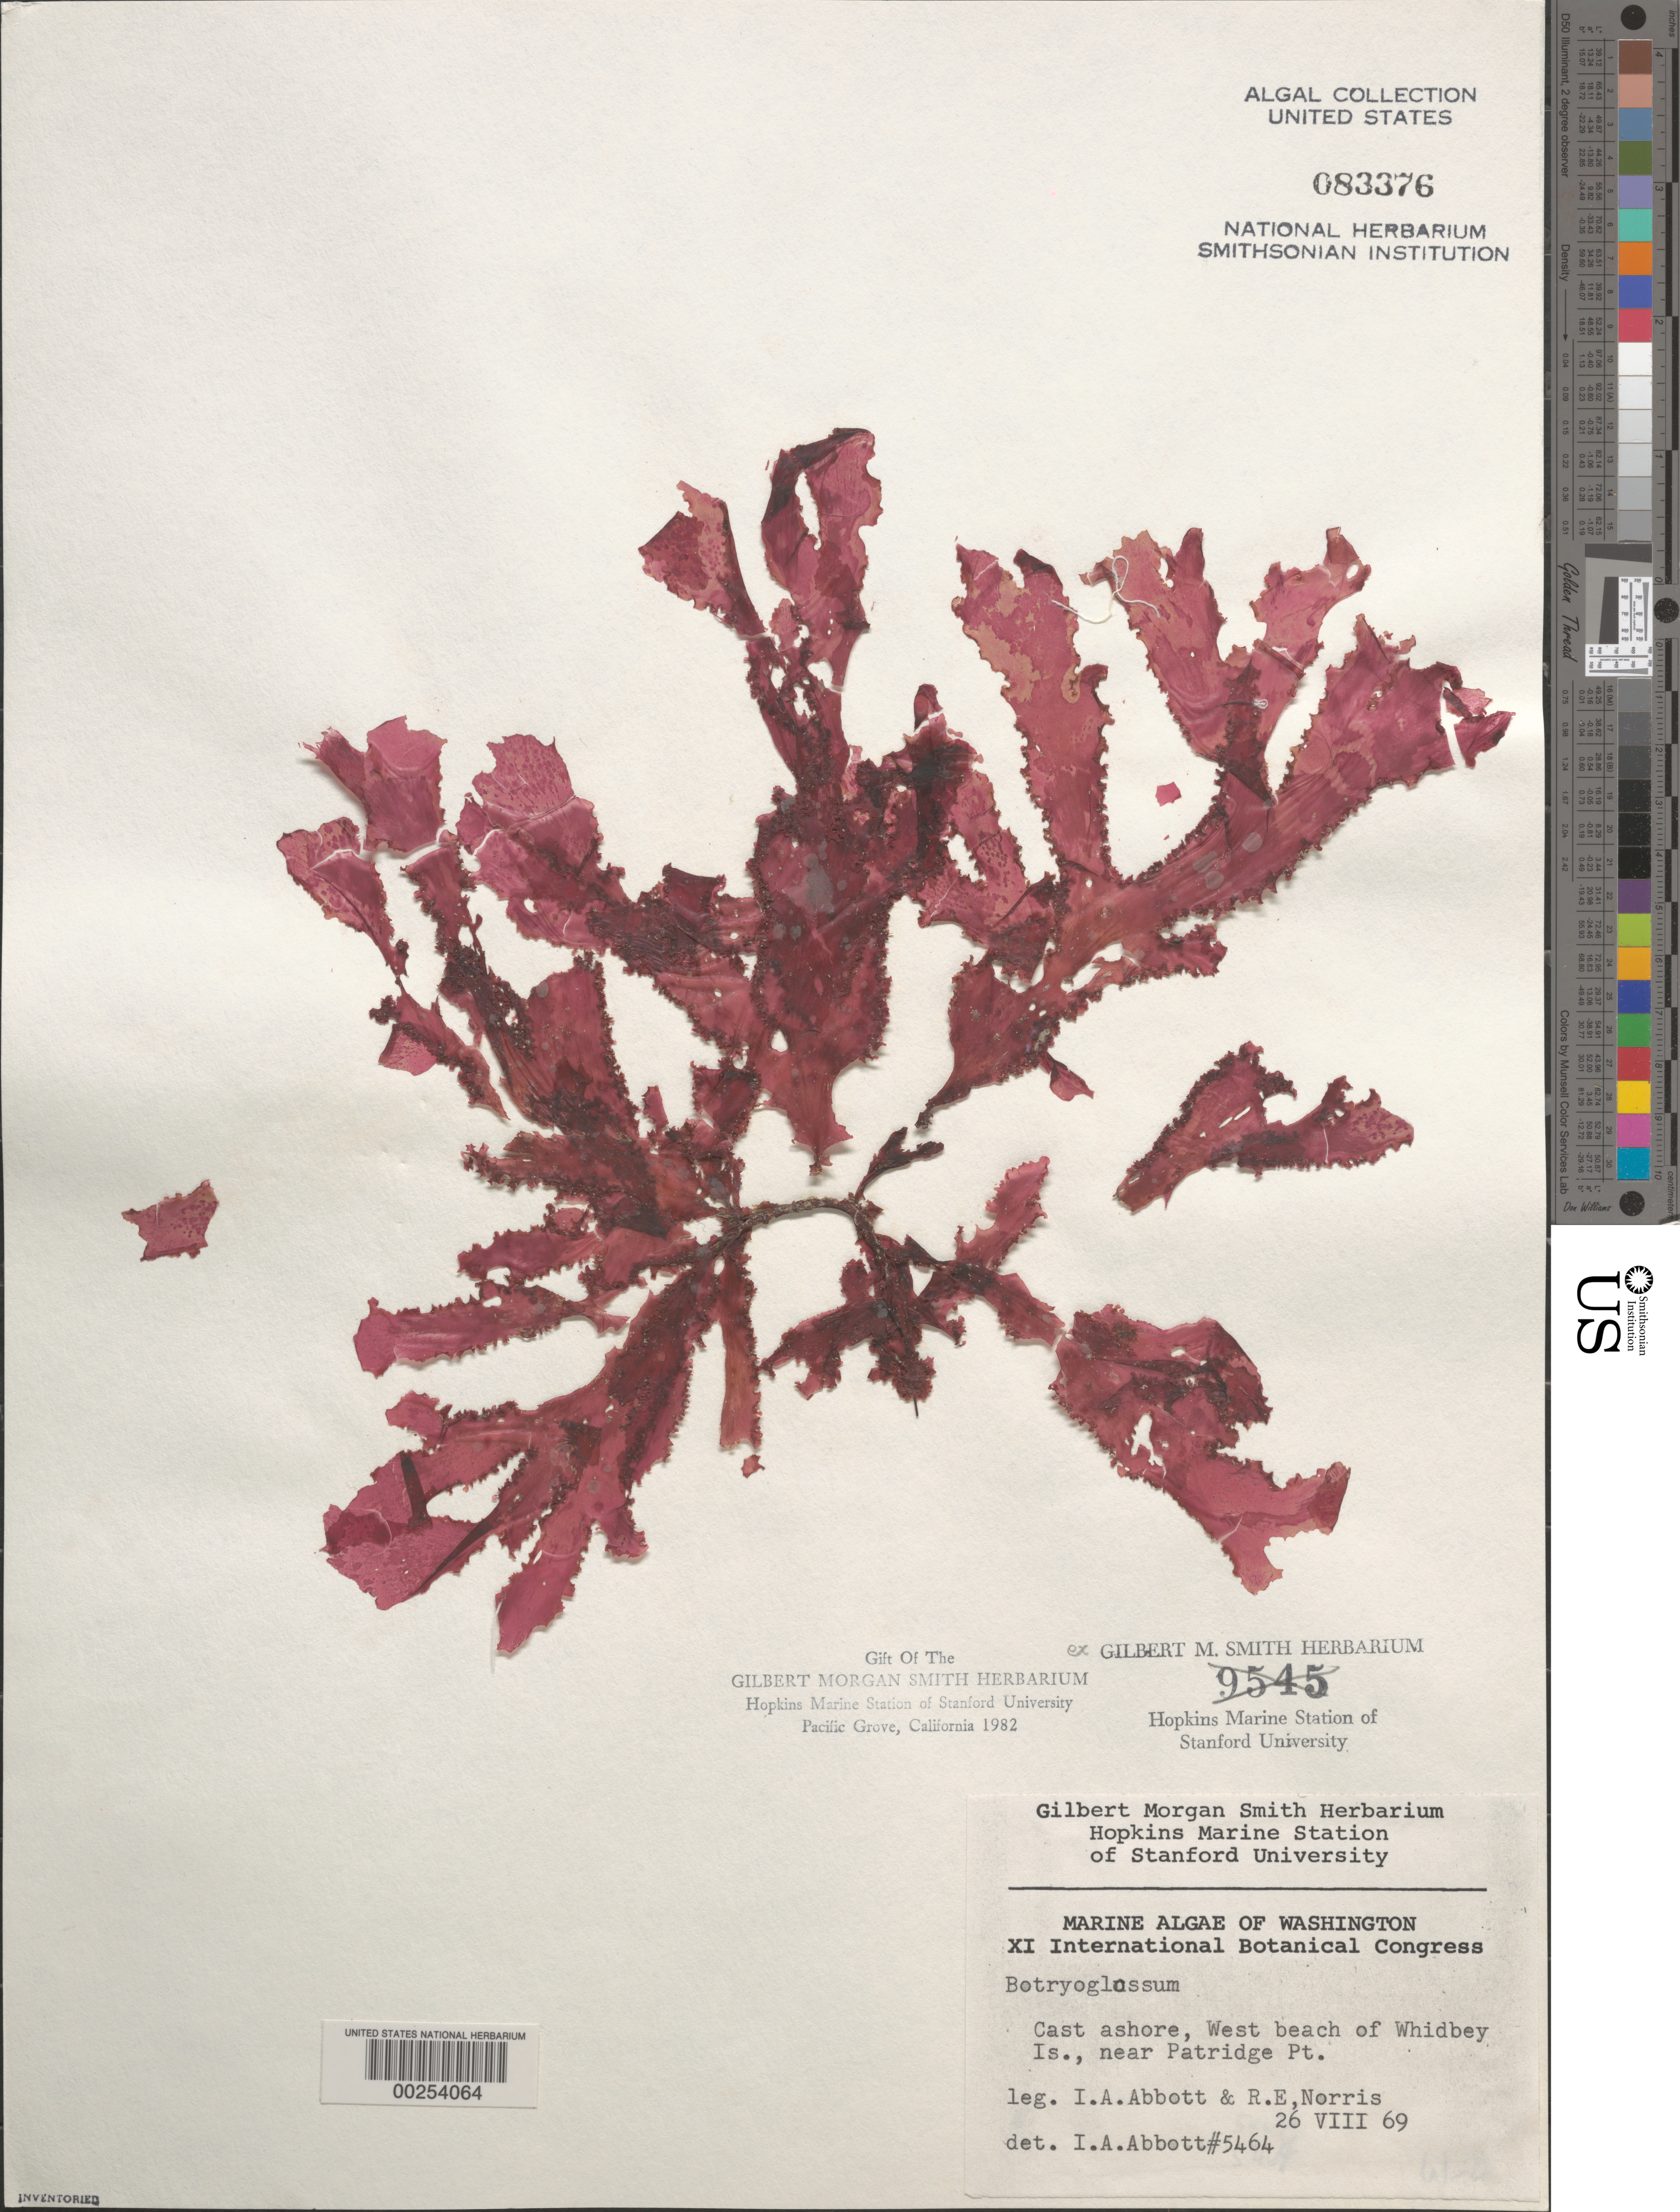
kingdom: Plantae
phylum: Rhodophyta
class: Florideophyceae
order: Ceramiales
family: Delesseriaceae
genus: Botryoglossum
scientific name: Botryoglossum sp.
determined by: Abbott, Isabella A.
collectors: I. A. Abbott & R. E. Norris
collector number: IAA 5464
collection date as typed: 26 Aug 1969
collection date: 1969-08-26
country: United States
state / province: Washington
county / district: Island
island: Whidbey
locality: West Beach near Partridge Point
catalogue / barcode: US 83376